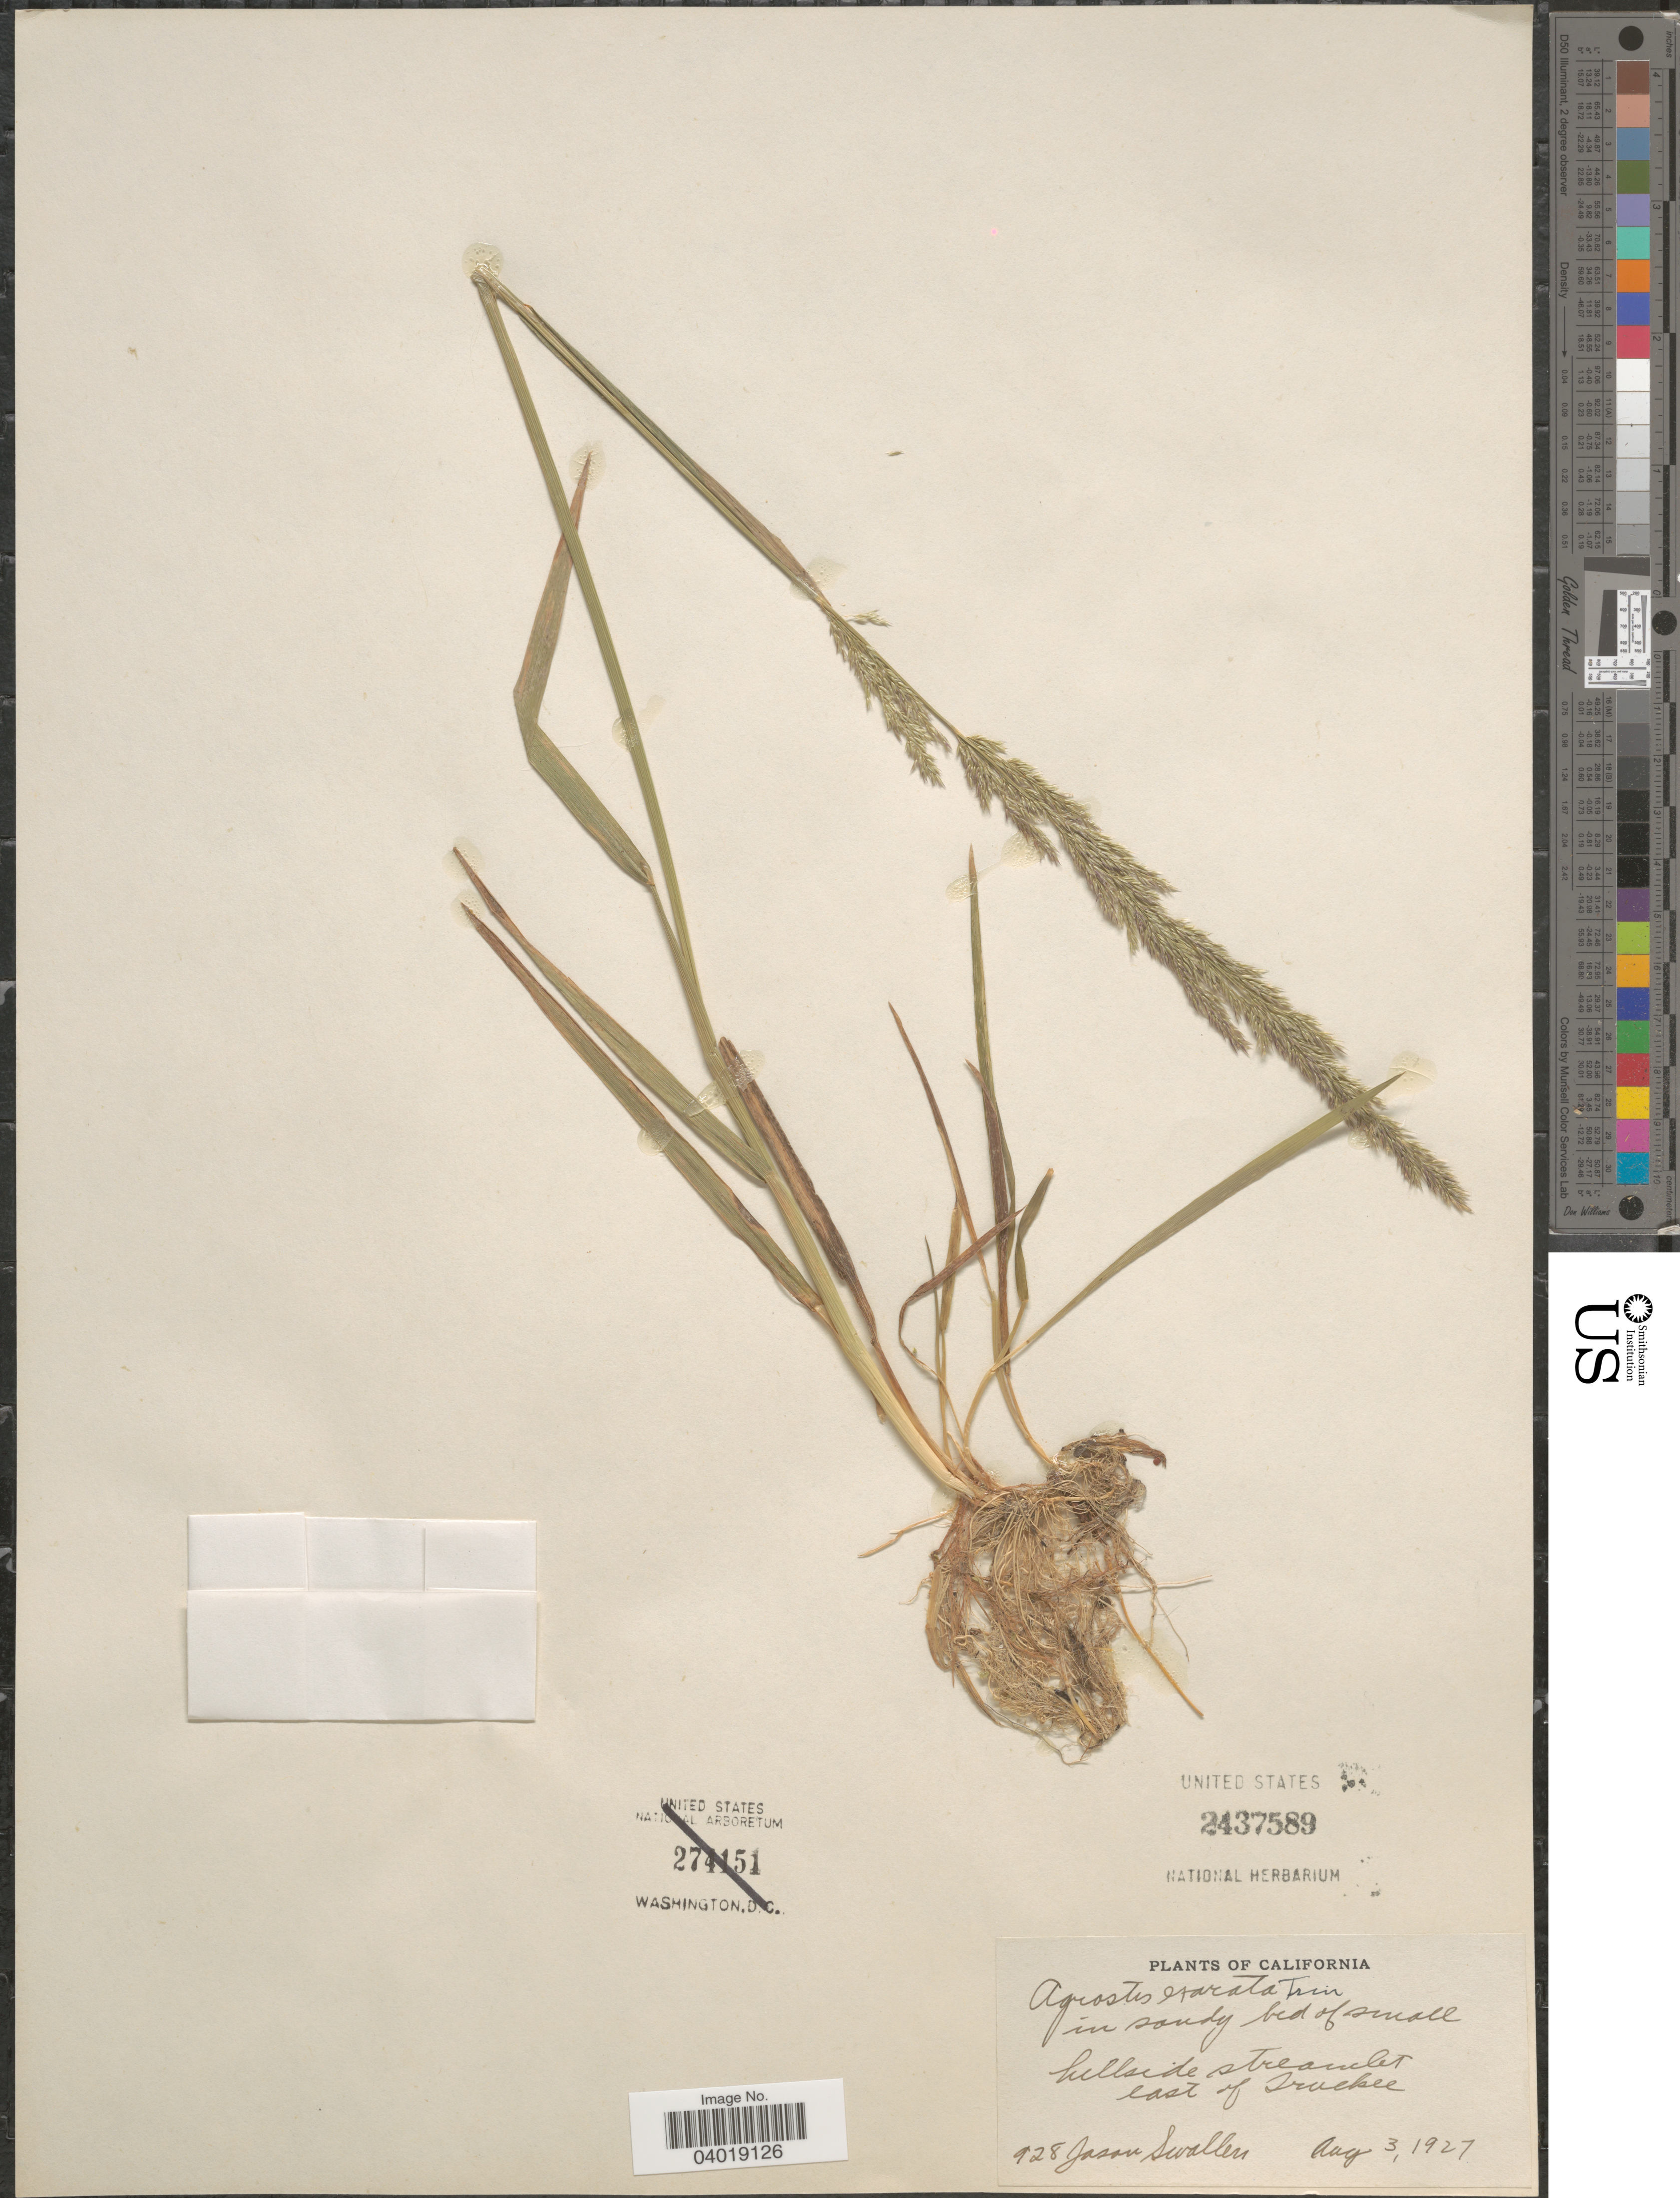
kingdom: Plantae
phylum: Tracheophyta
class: Liliopsida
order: Poales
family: Poaceae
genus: Agrostis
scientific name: Agrostis exarata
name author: Trin.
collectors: J. R. Swallen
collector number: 928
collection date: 1927-08-03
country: United States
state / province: California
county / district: Nevada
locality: Hillside streamlet. East of Truckee.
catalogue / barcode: US 2437589